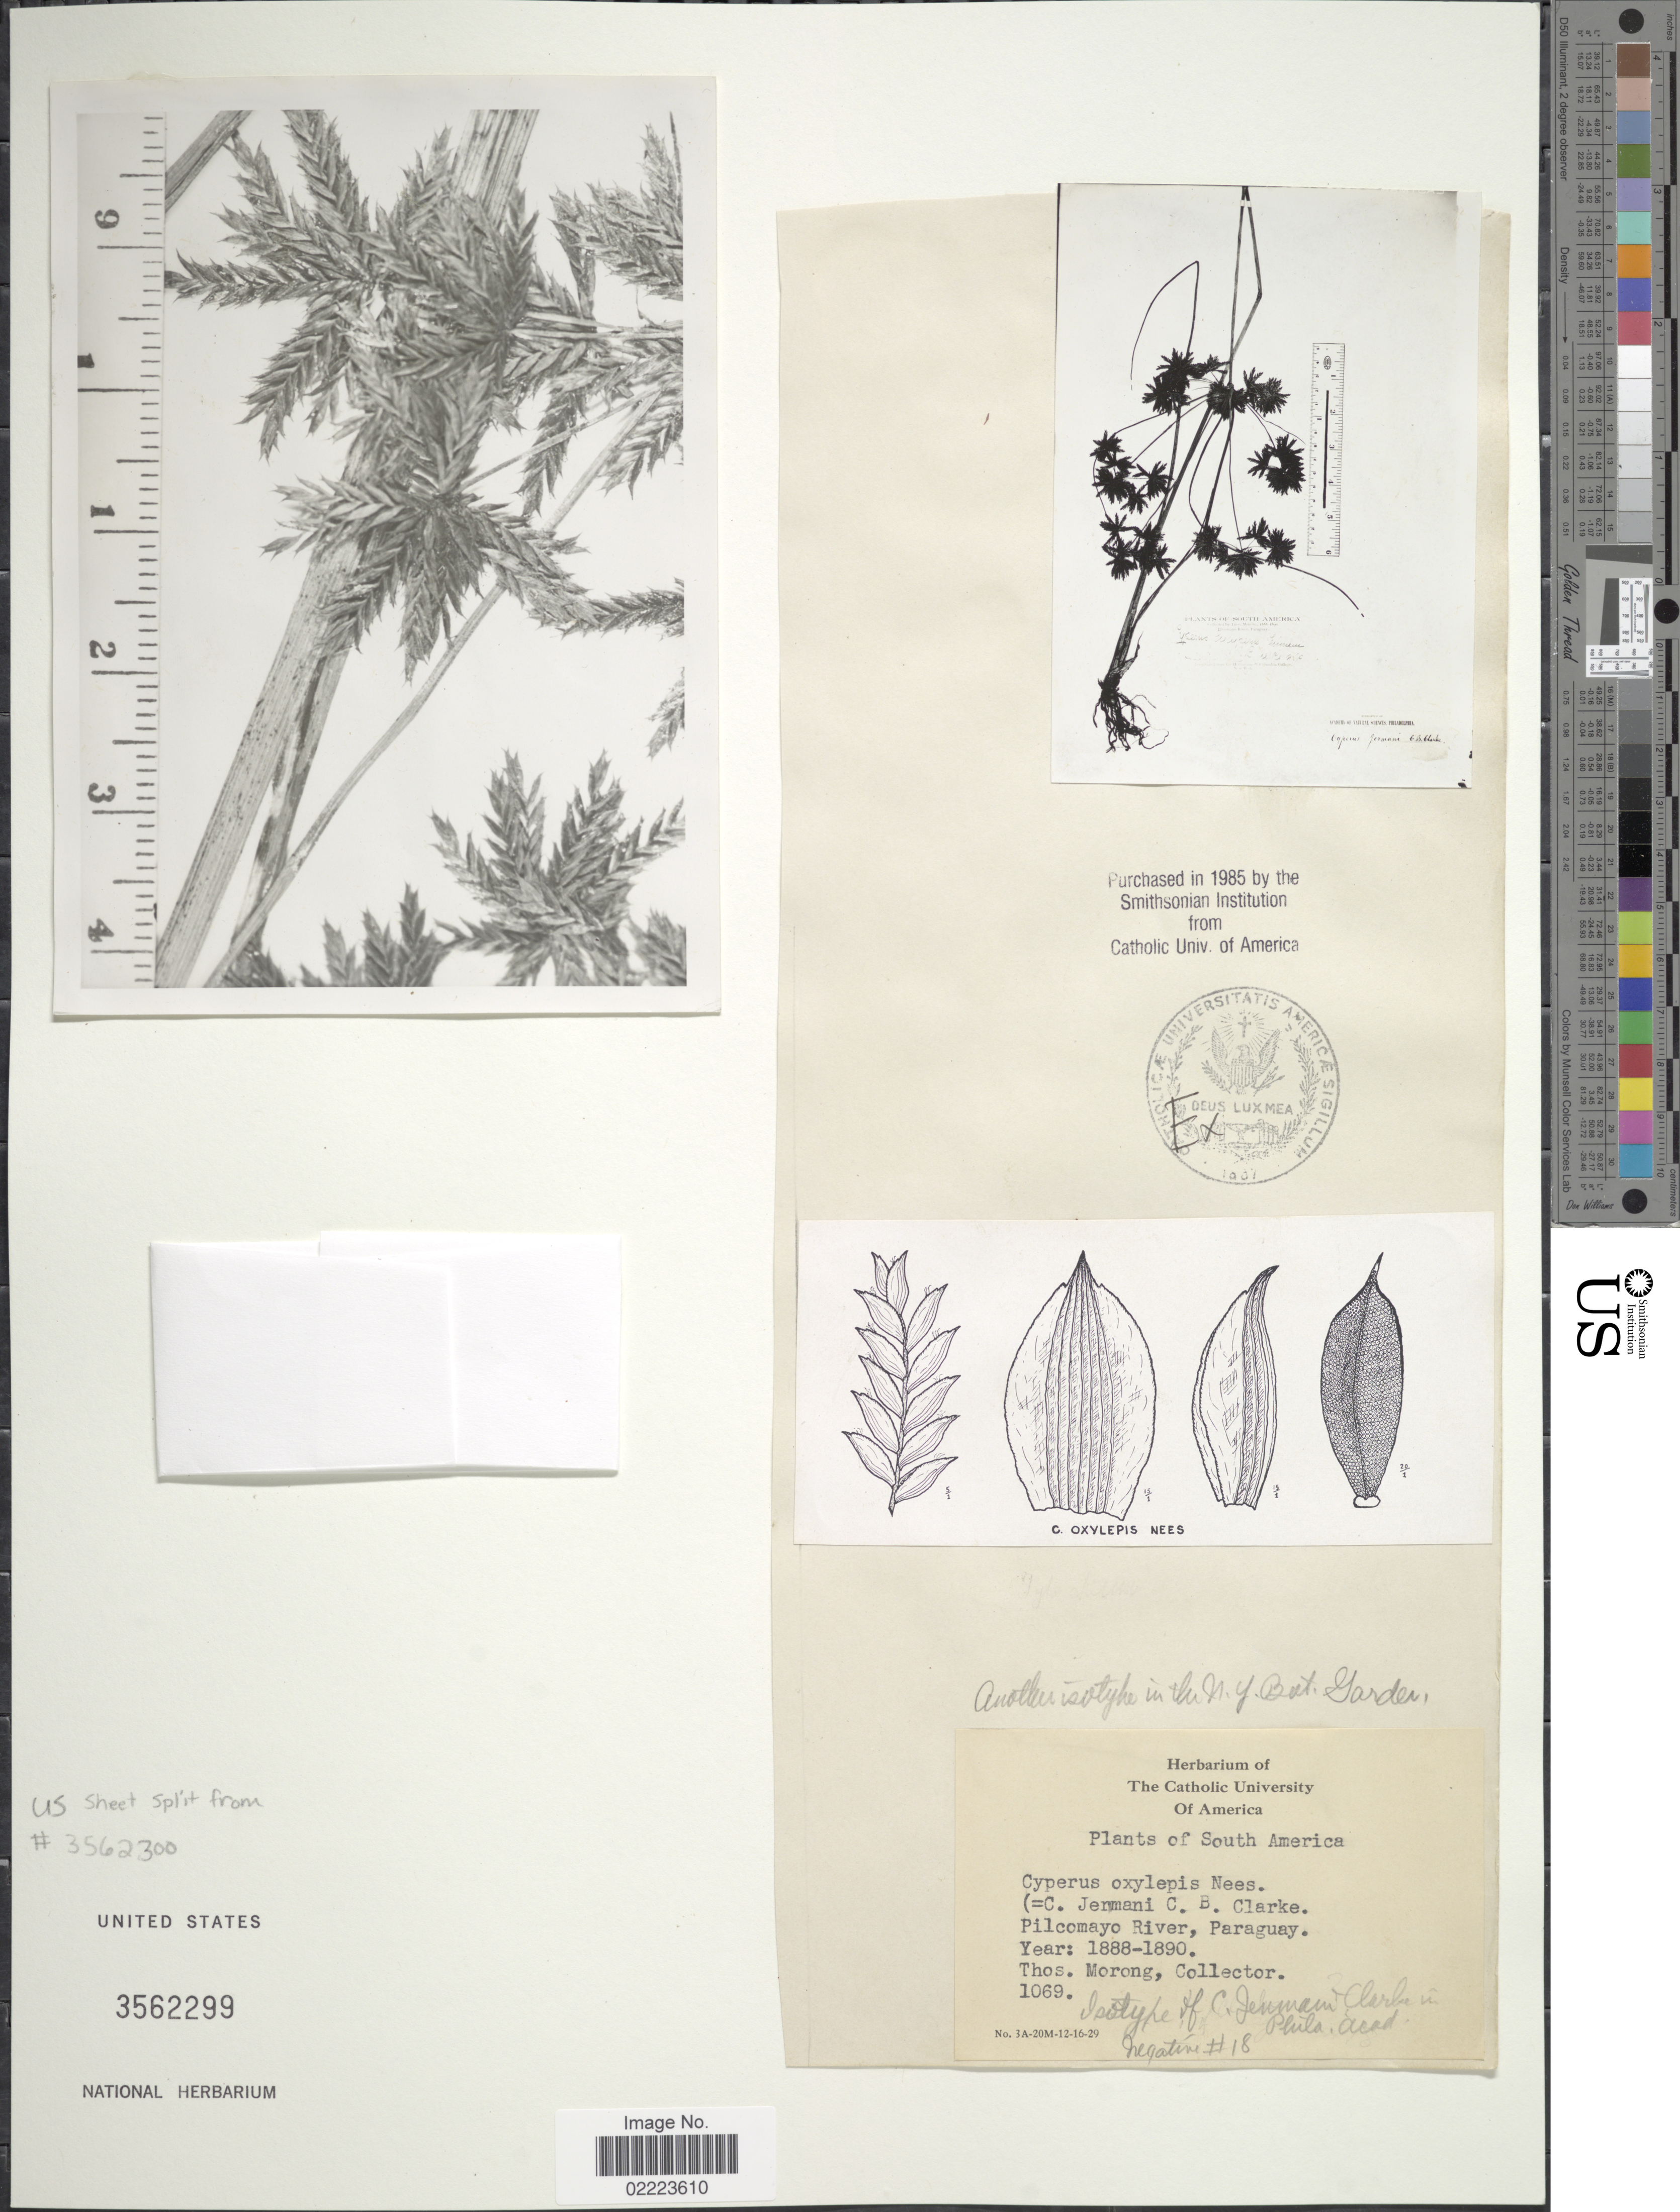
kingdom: Plantae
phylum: Tracheophyta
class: Liliopsida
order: Poales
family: Cyperaceae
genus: Cyperus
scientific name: Cyperus oxylepis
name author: Nees ex Steud.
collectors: ex herb. T. Morong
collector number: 1069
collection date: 1888/1890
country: Paraguay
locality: Pilcomayo River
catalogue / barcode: US 3562299